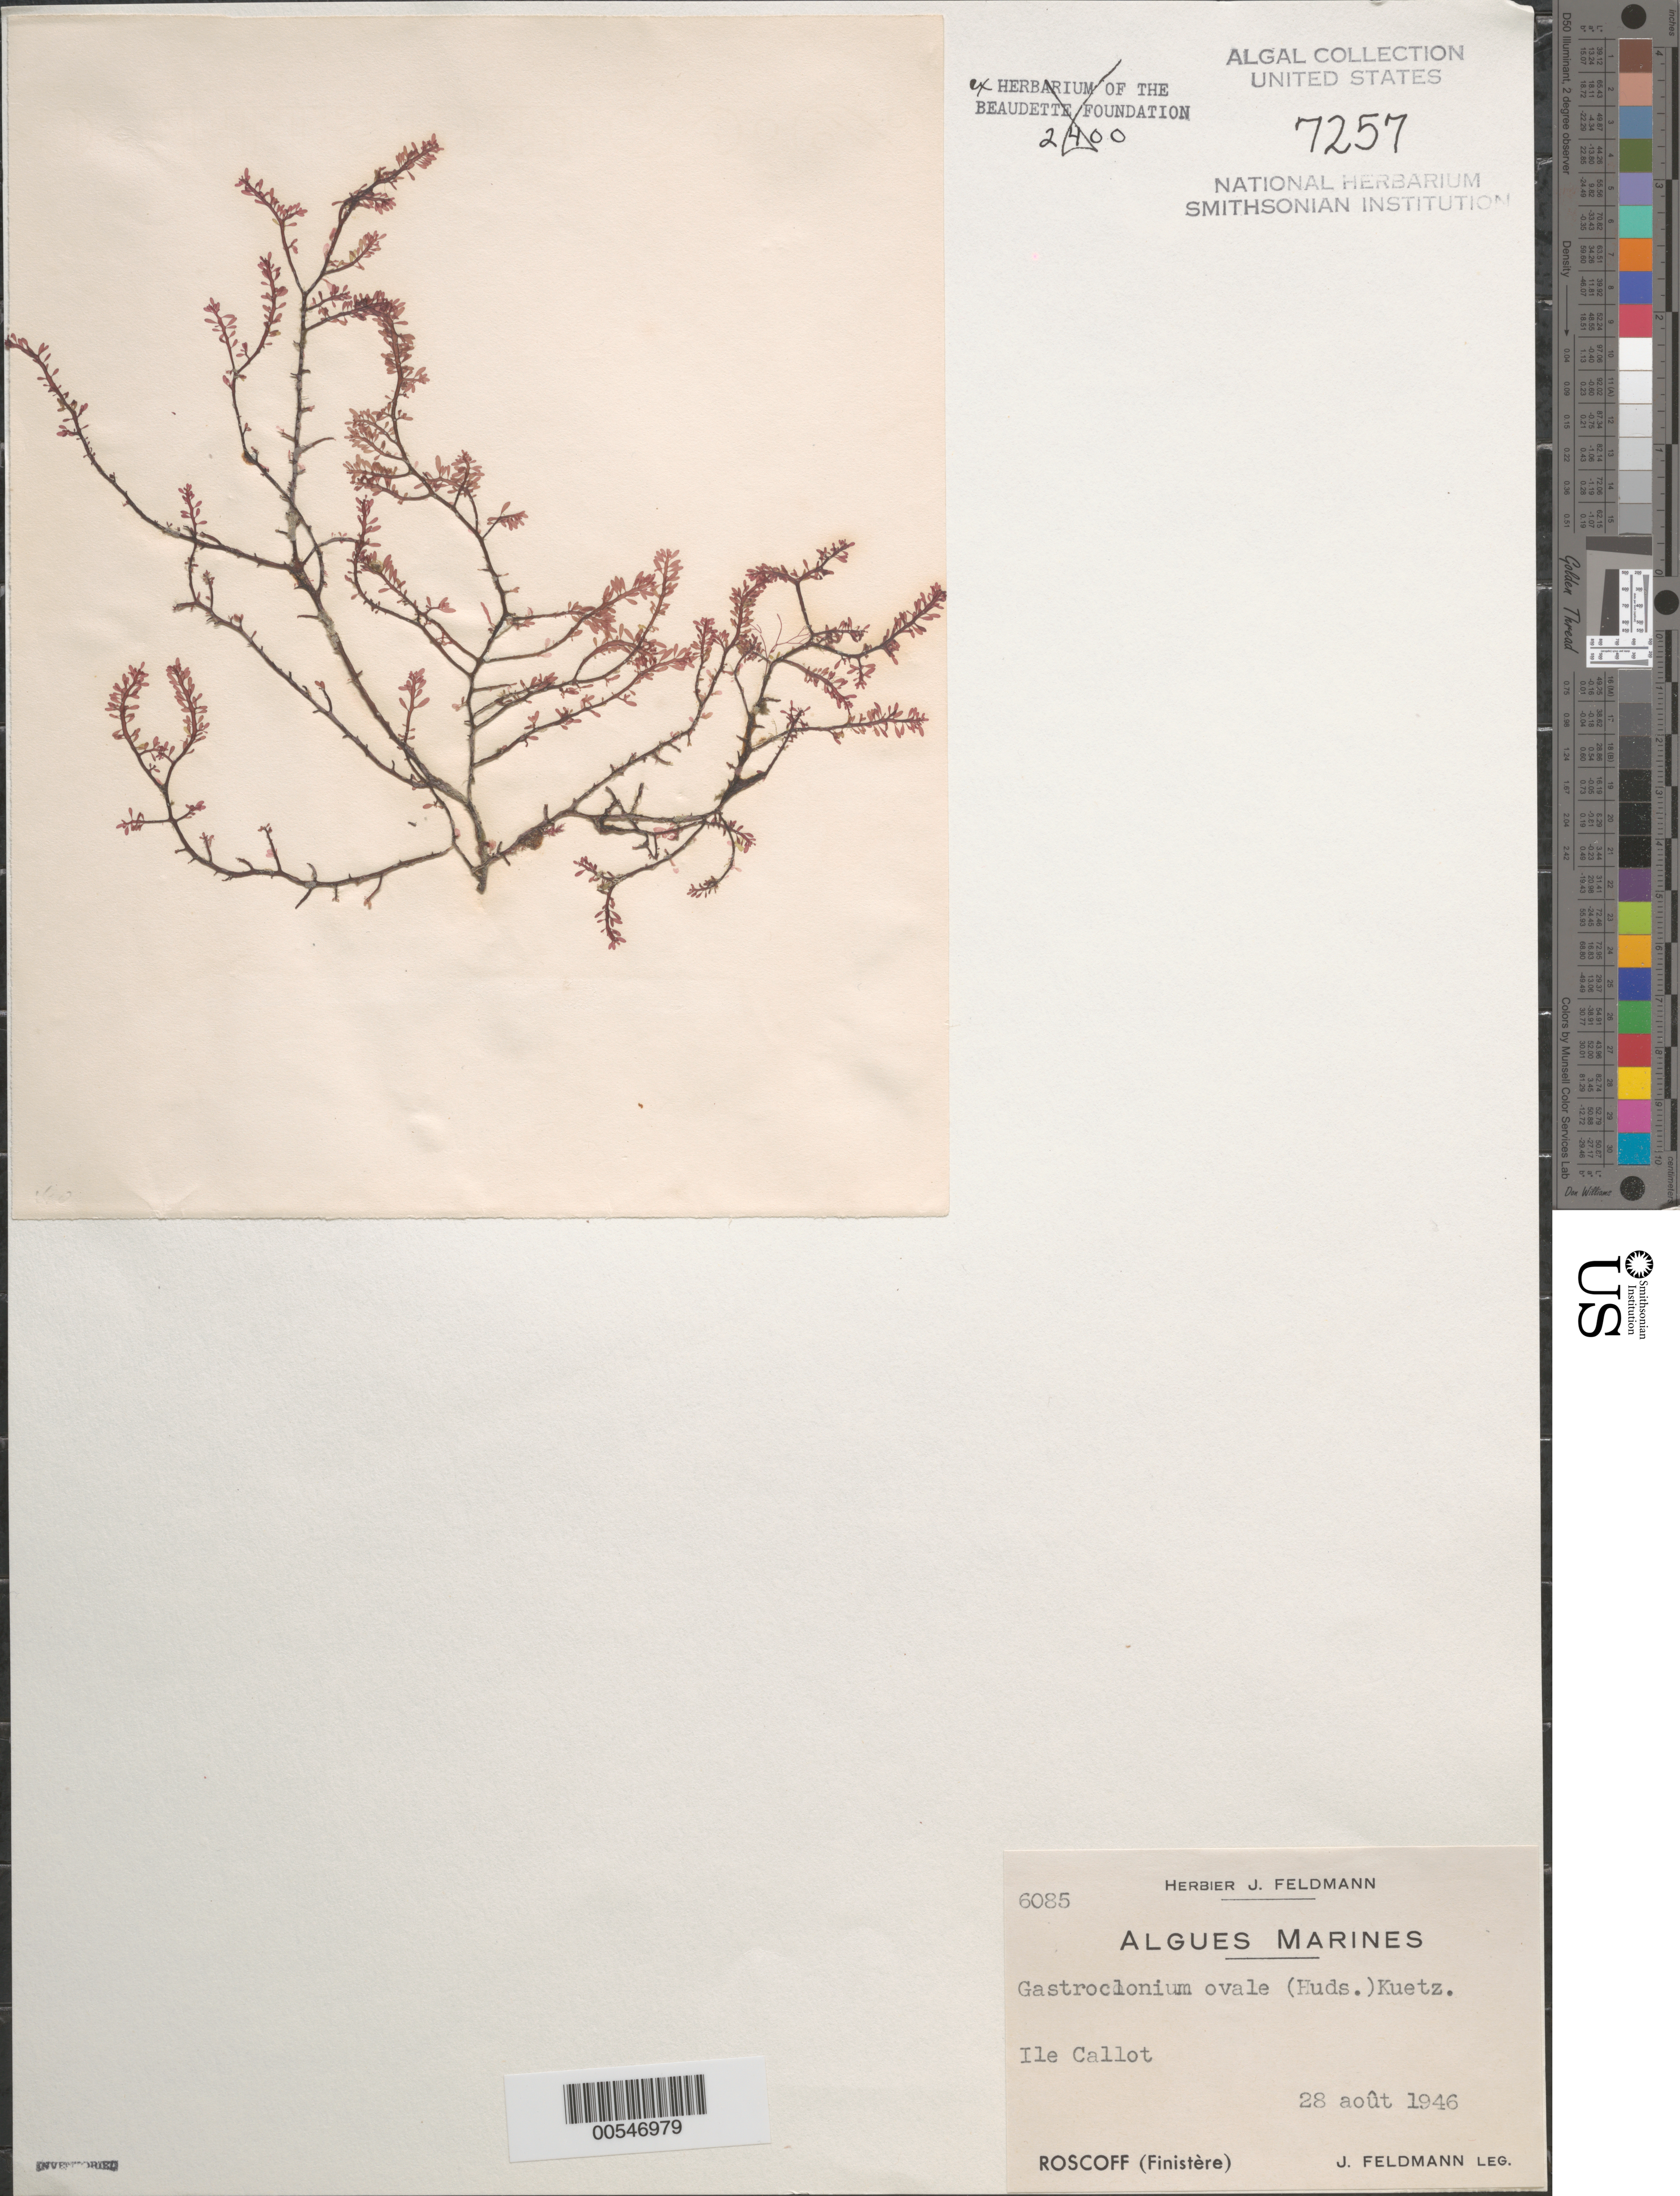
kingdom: Plantae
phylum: Rhodophyta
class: Florideophyceae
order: Rhodymeniales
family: Champiaceae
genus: Gastroclonium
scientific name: Gastroclonium ovatum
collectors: J. Feldmann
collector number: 6085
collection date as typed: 28 Aug 1946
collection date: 1946-08-28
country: France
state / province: Bretagne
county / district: Finistère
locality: Ile callot, roscoff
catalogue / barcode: US 7257